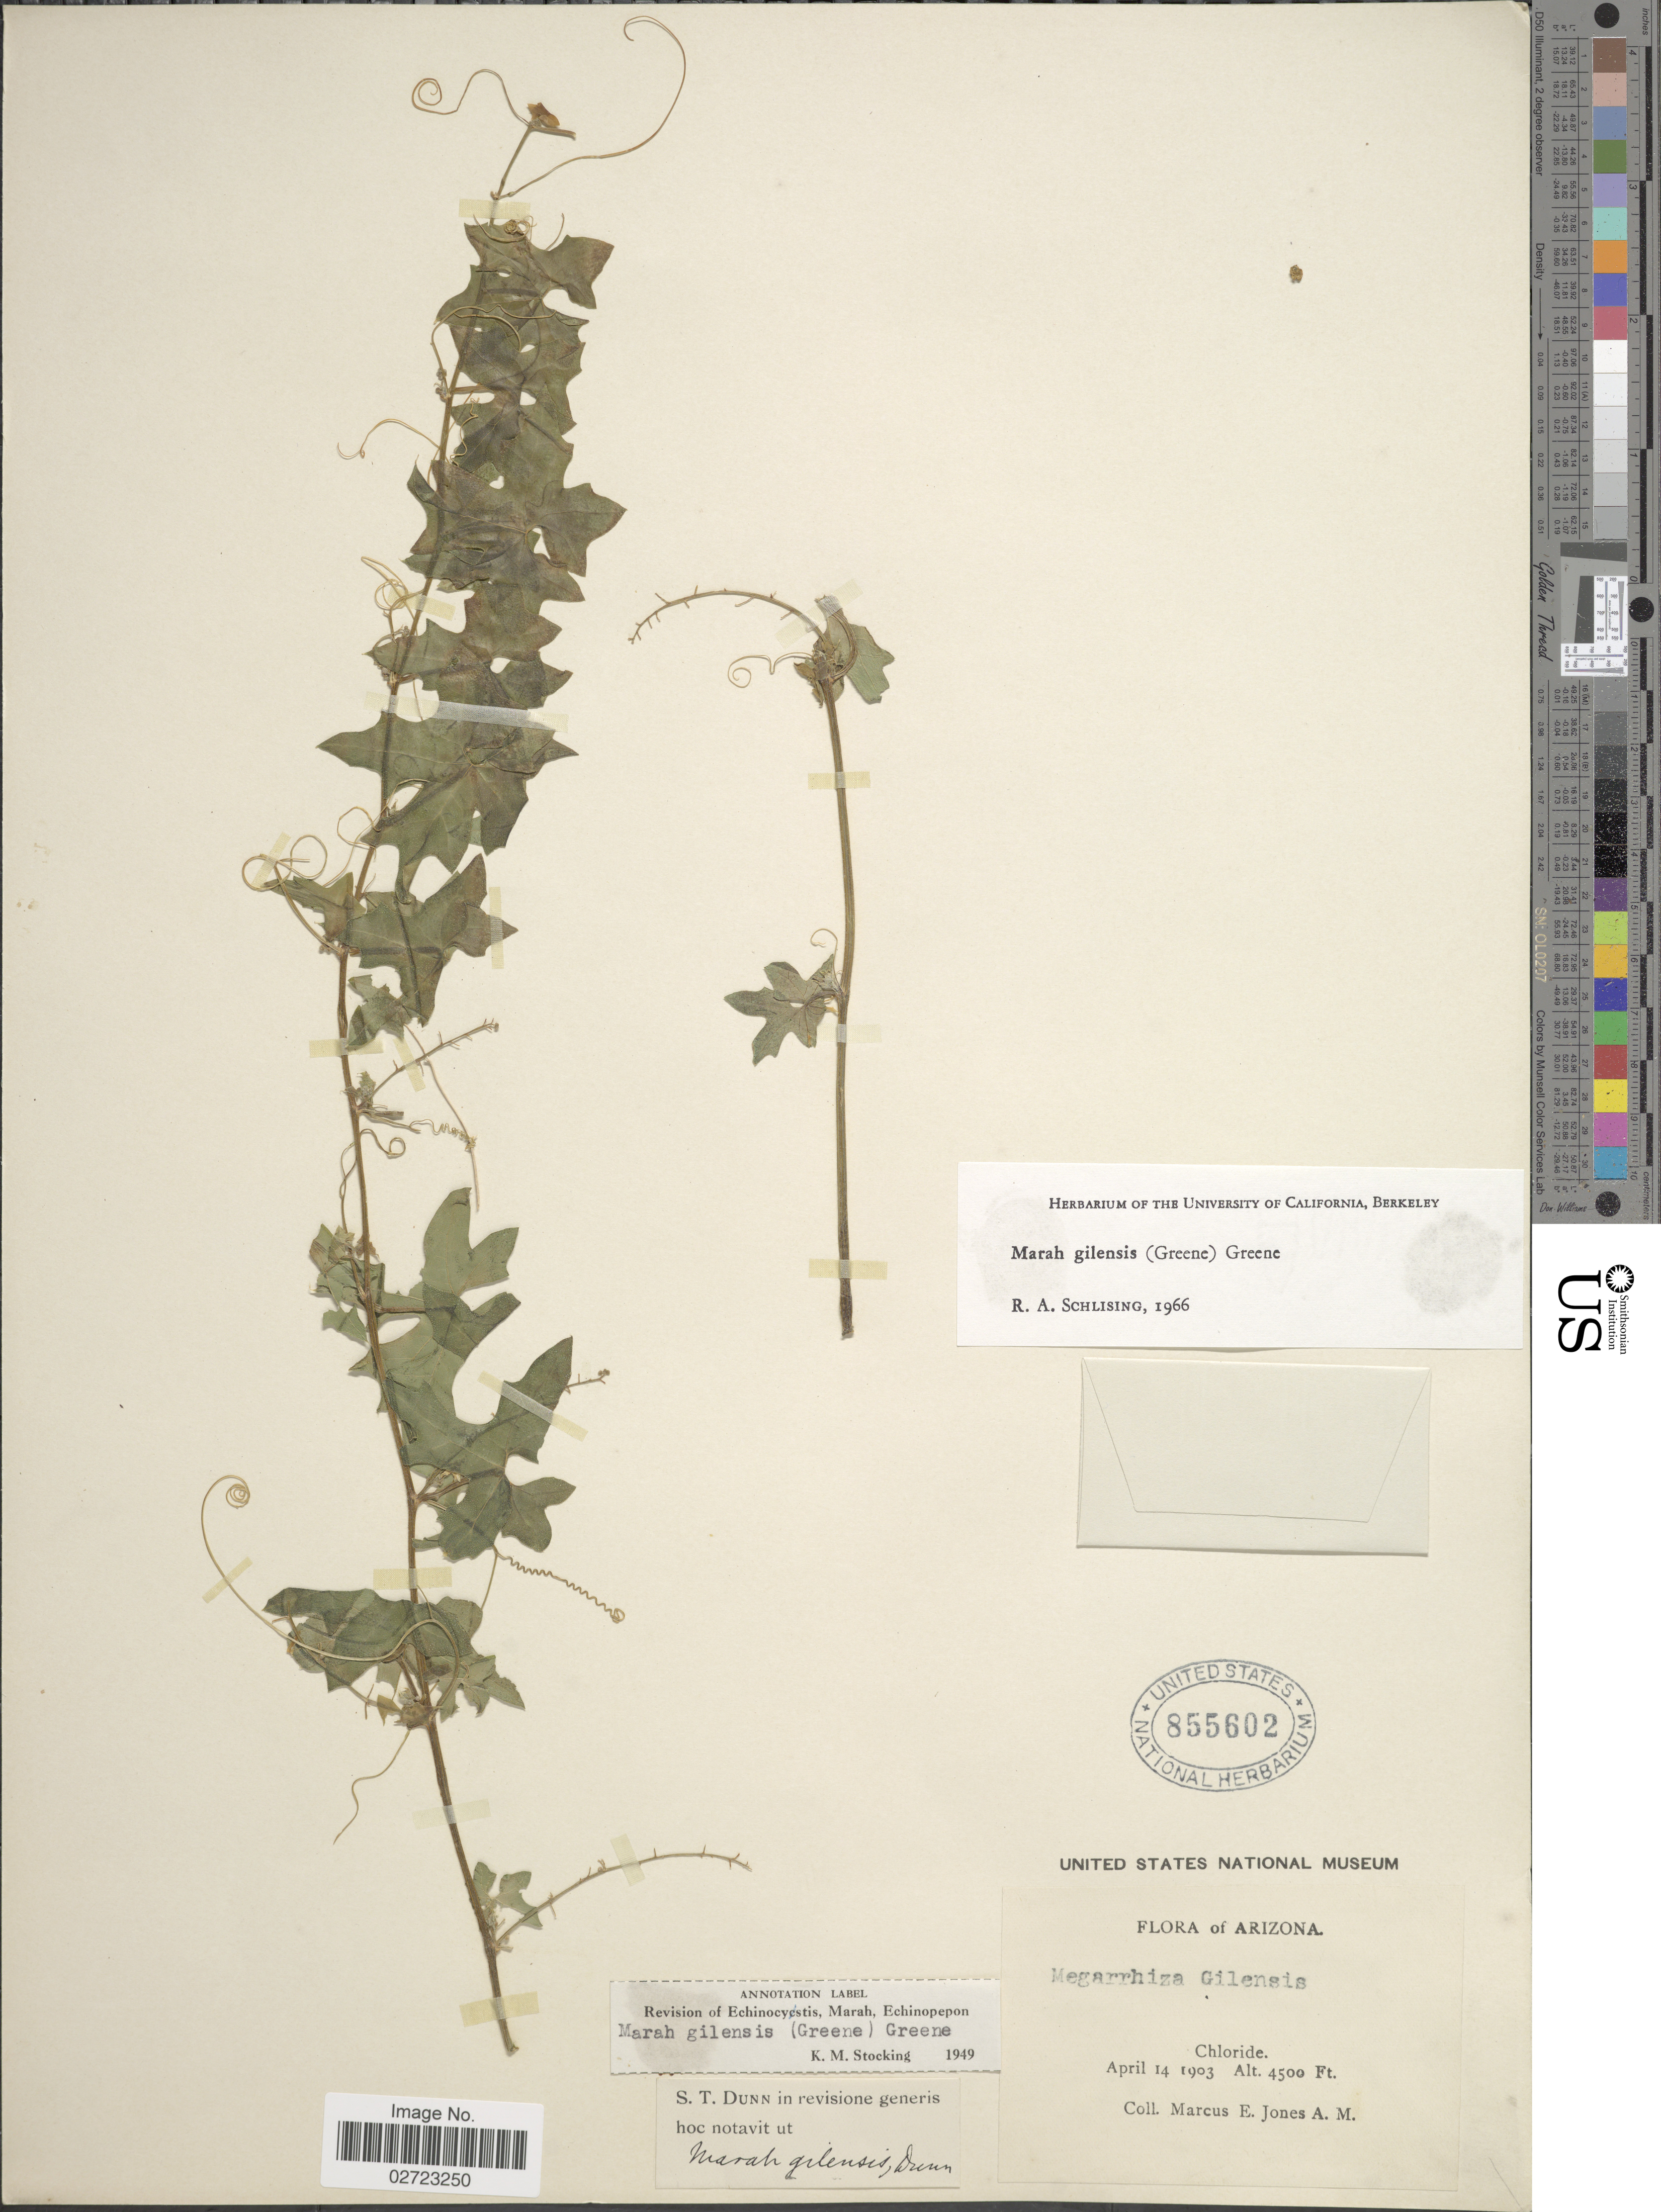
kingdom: Plantae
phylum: Tracheophyta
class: Magnoliopsida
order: Cucurbitales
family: Cucurbitaceae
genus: Marah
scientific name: Marah gilensis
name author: (Greene) Greene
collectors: M. E. Jones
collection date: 1903-04-14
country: United States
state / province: Arizona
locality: Chloride.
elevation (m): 1372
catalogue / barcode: US 855602